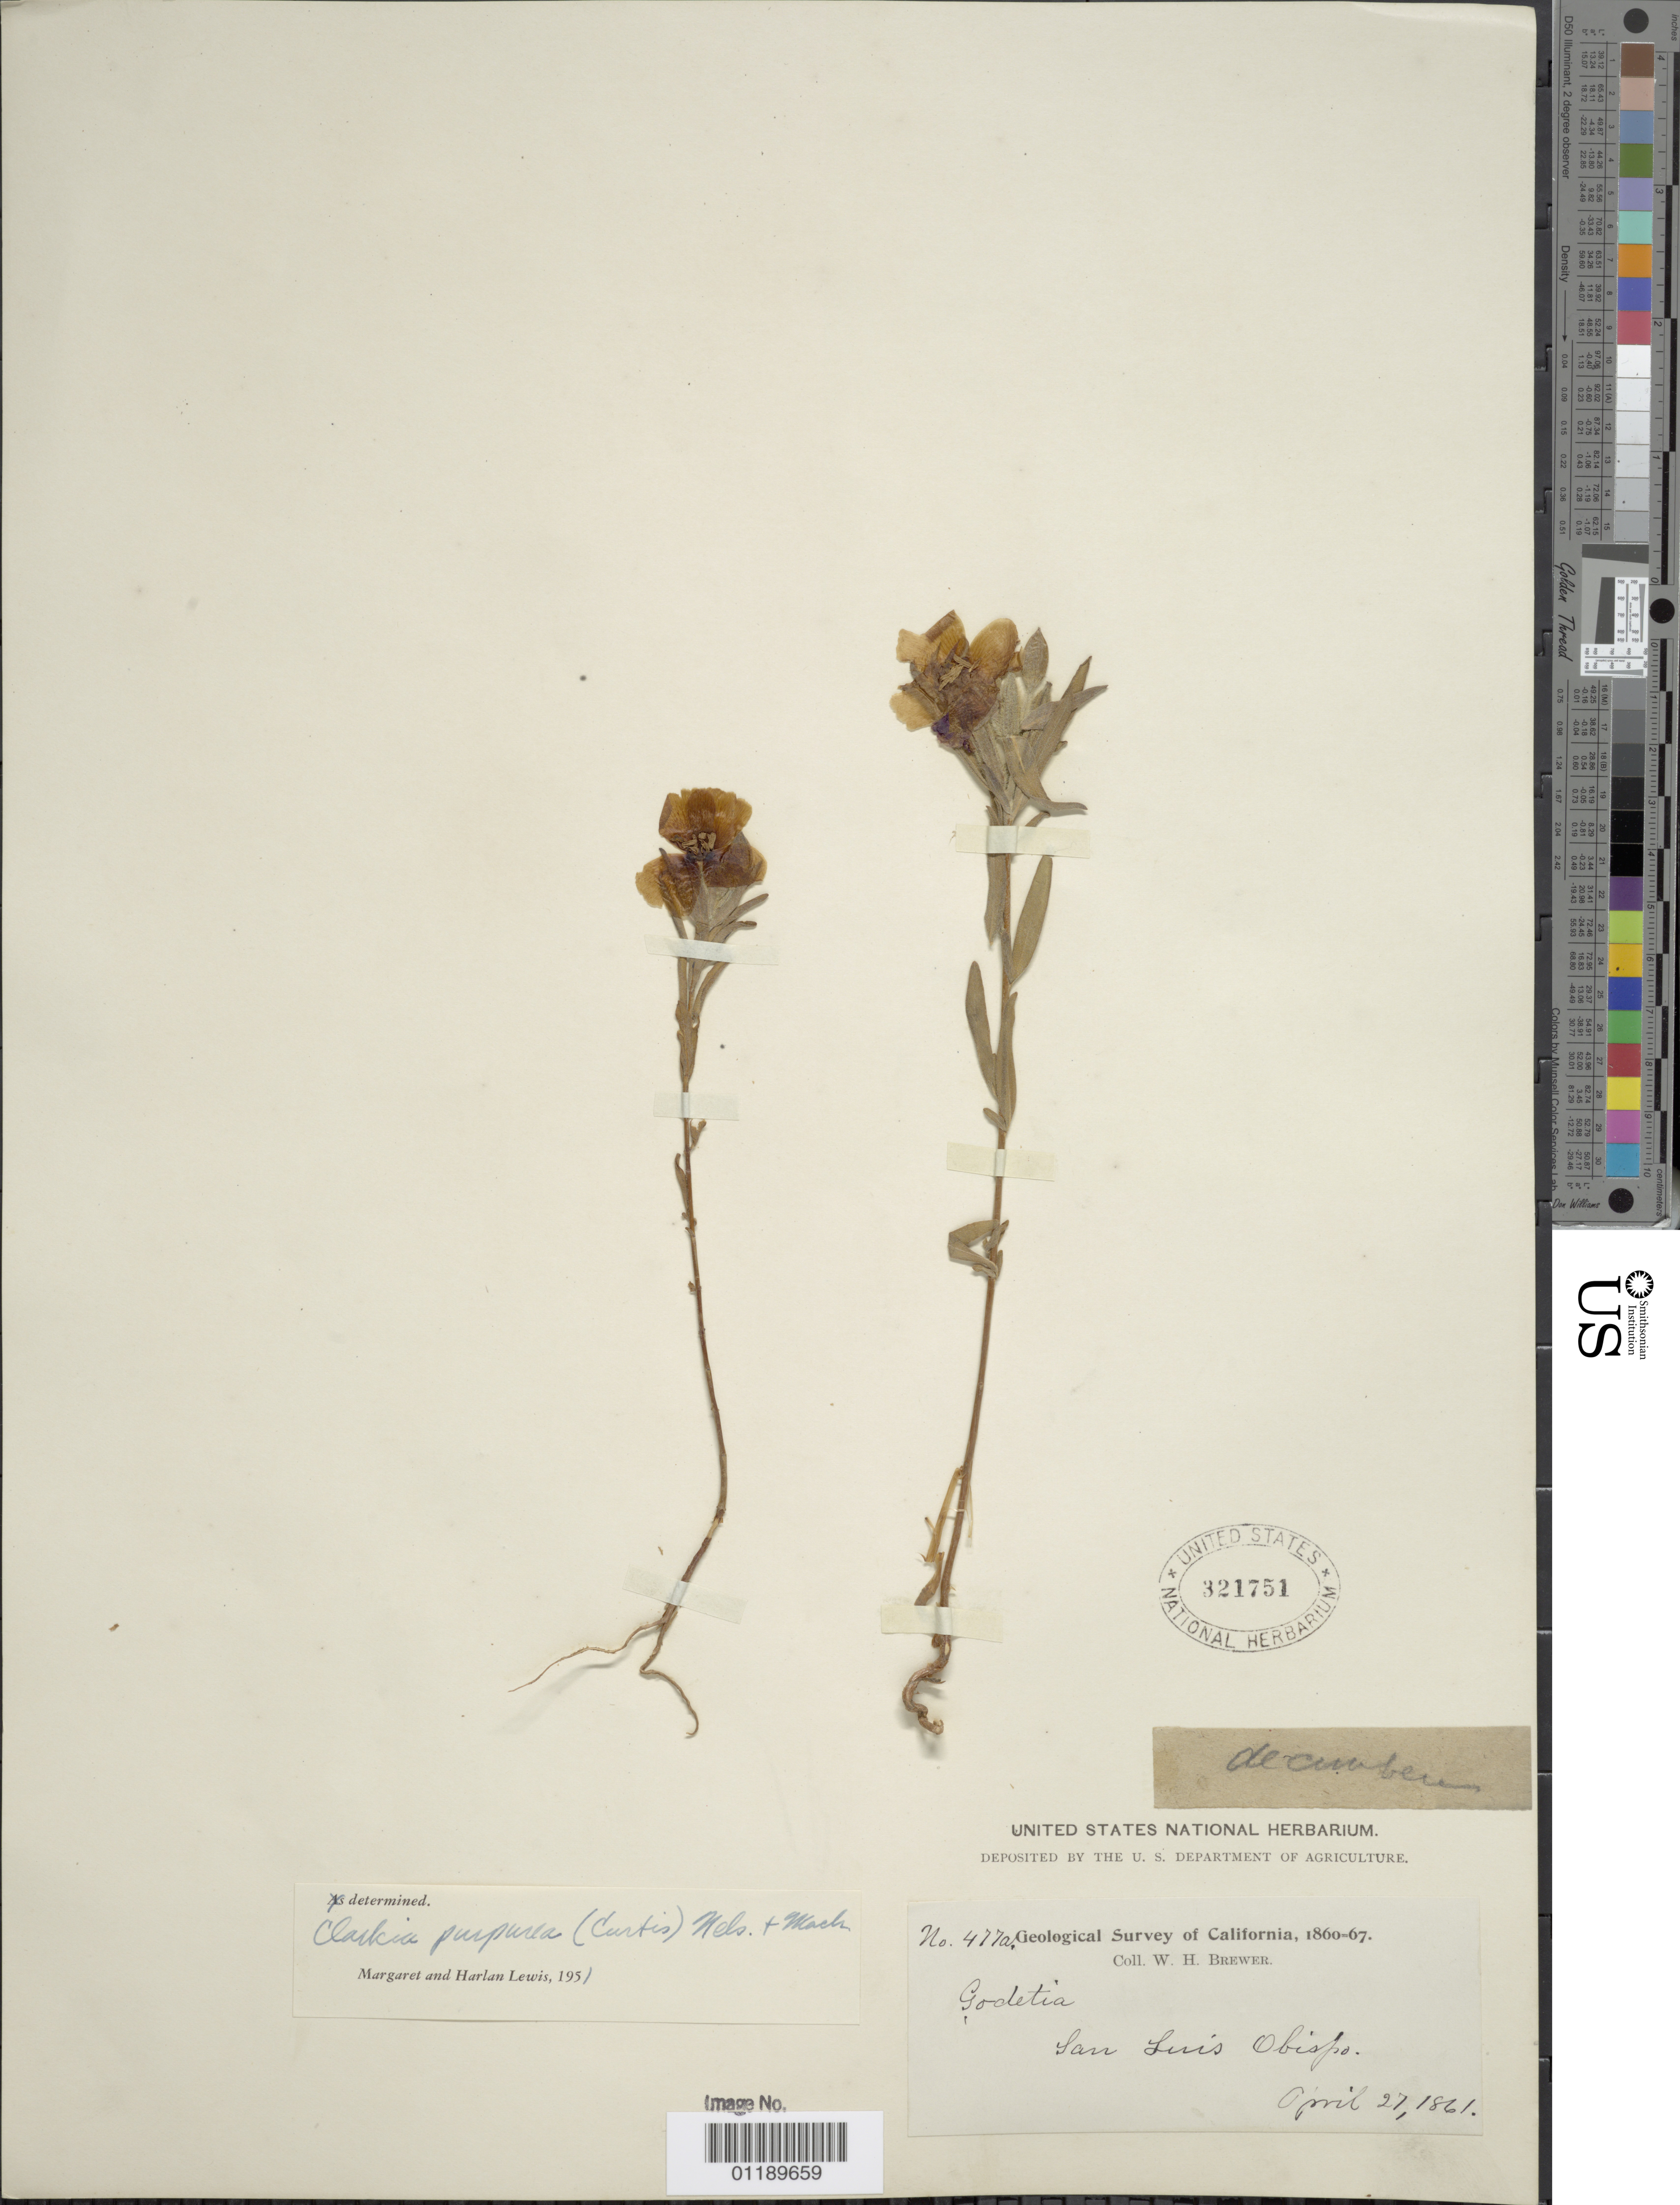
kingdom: Plantae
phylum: Tracheophyta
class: Magnoliopsida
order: Myrtales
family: Onagraceae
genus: Clarkia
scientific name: Clarkia purpurea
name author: (Curtis) A. Nelson & J.F. Macbr.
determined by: Lewis, --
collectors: W. H. Brewer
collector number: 477a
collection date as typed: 27 Apr 1861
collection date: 1861-04-27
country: United States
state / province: California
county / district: San Luis Obispo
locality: San Luis Obispo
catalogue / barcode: US 321751